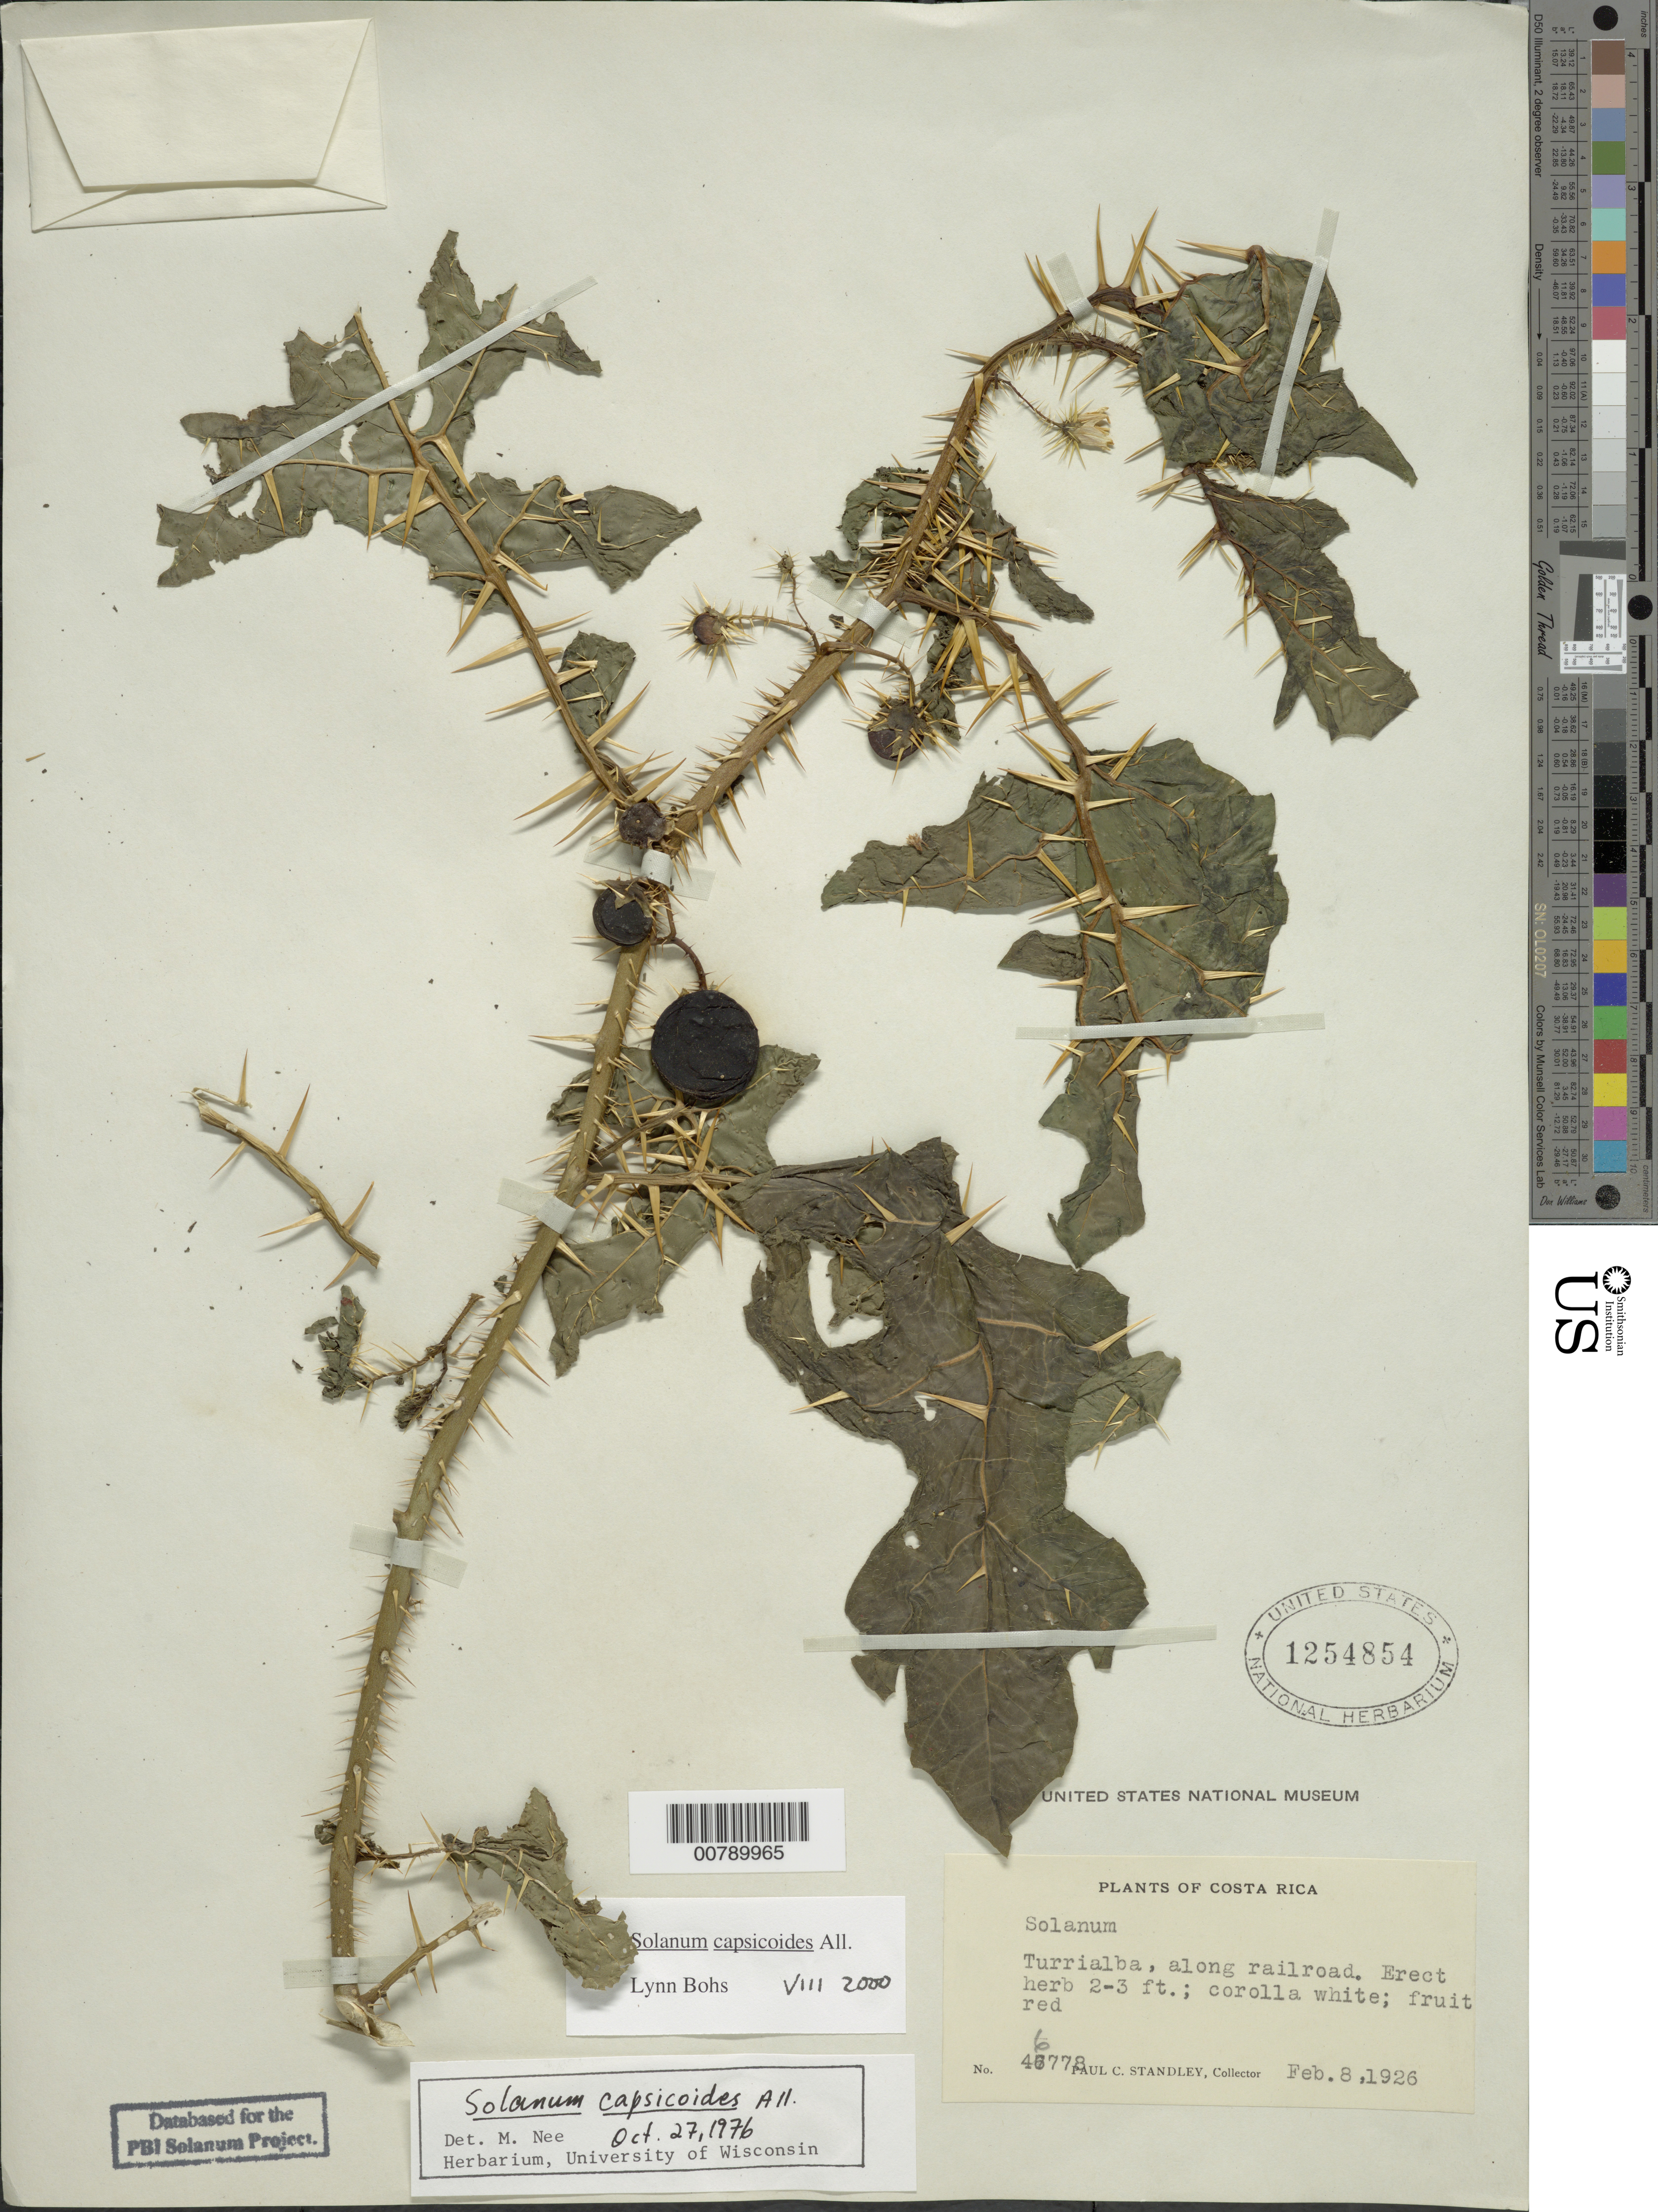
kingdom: Plantae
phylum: Tracheophyta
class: Magnoliopsida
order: Solanales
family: Solanaceae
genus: Solanum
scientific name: Solanum capsicoides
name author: All.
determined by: Bohs, L. A.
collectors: P. C. Standley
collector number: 46778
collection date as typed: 8 Feb 1926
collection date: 1926-02-08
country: Costa Rica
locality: Turrialba, along the railroad.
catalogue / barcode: US 1254854